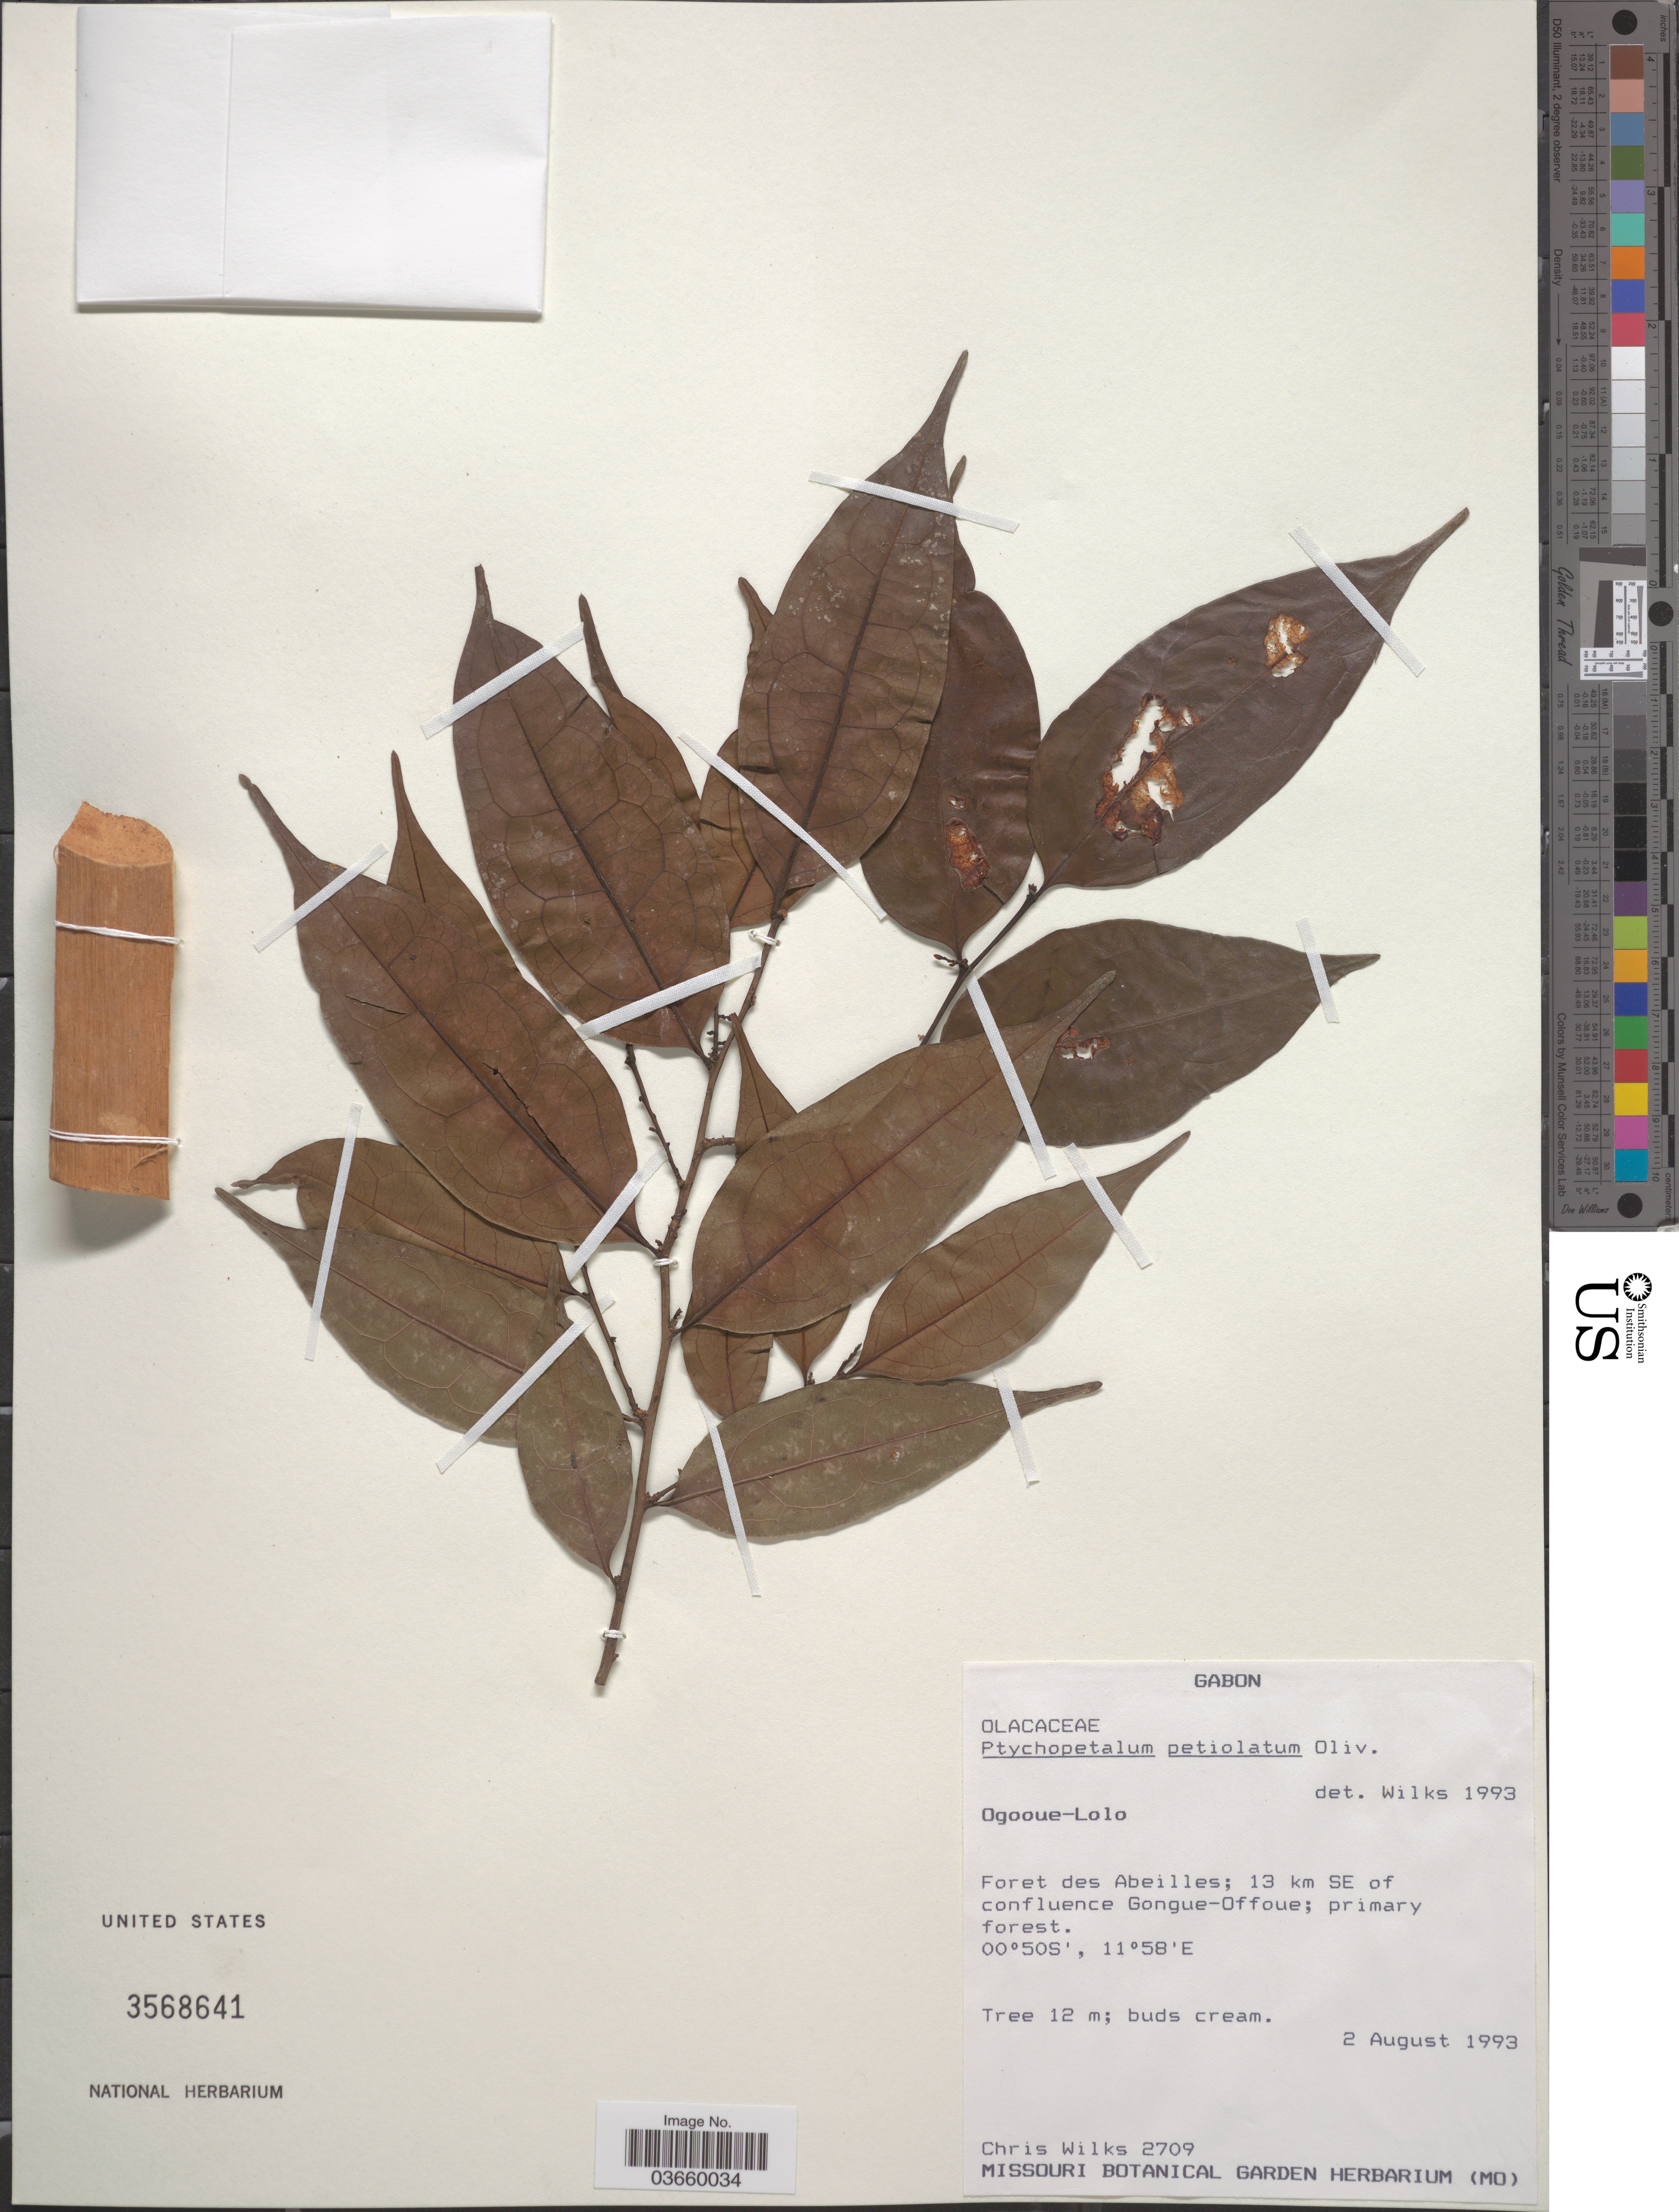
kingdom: Plantae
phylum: Tracheophyta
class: Magnoliopsida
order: Santalales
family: Olacaceae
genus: Ptychopetalum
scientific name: Ptychopetalum petiolatum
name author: Oliv.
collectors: C. Wilks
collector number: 2709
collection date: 1993-08-02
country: Gabon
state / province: Ogooue-Lolo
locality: Foret des Abeilles; 13 km SE of confluence Gongue-Offoue.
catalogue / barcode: US 3568641